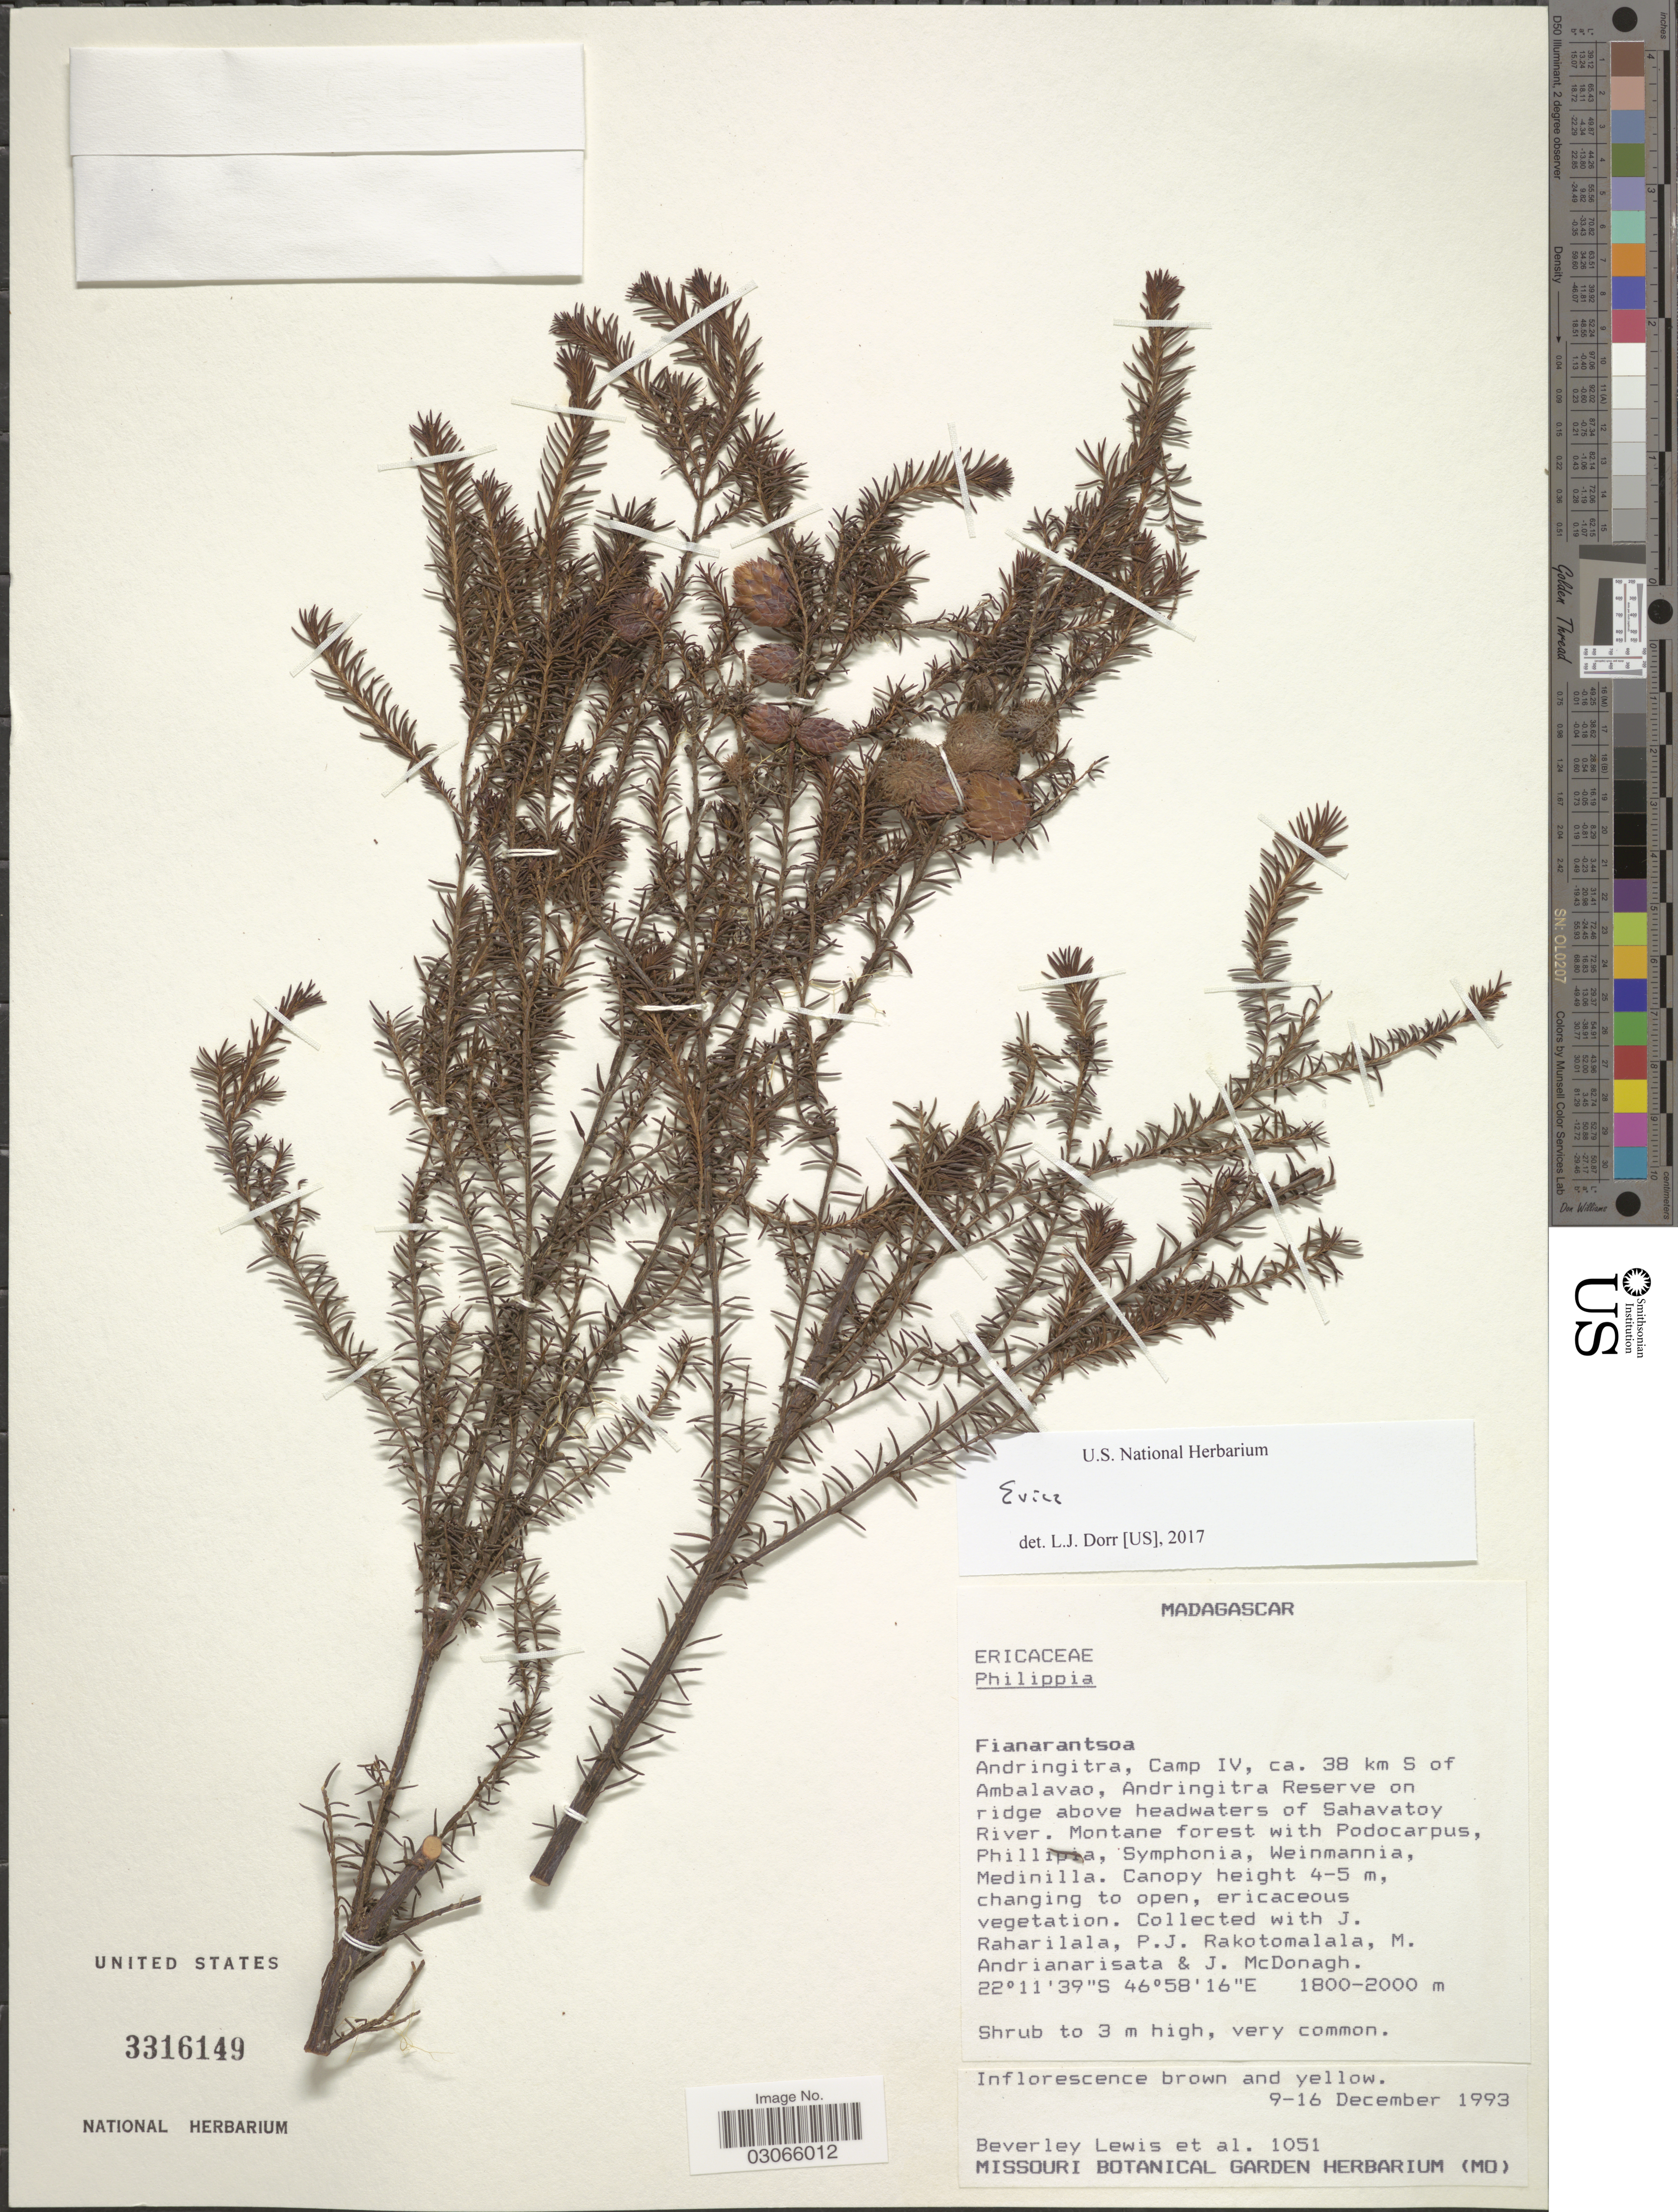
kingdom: Plantae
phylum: Tracheophyta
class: Magnoliopsida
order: Ericales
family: Ericaceae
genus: Erica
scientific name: Erica sp.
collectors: B. A. Lewis, J. I. Raharilala, P. Rakotomalala, M. Andrianarisata & J. McDonagh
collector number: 1051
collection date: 1993-12-09/1993-12-16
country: Madagascar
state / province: Ihorombe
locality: Andringitra, Camp IV, ca. 38 km S of Ambalavao, Andringitra Reserve on ridge above headwaters of Sahavatoy River.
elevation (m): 1800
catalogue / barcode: US 3316149